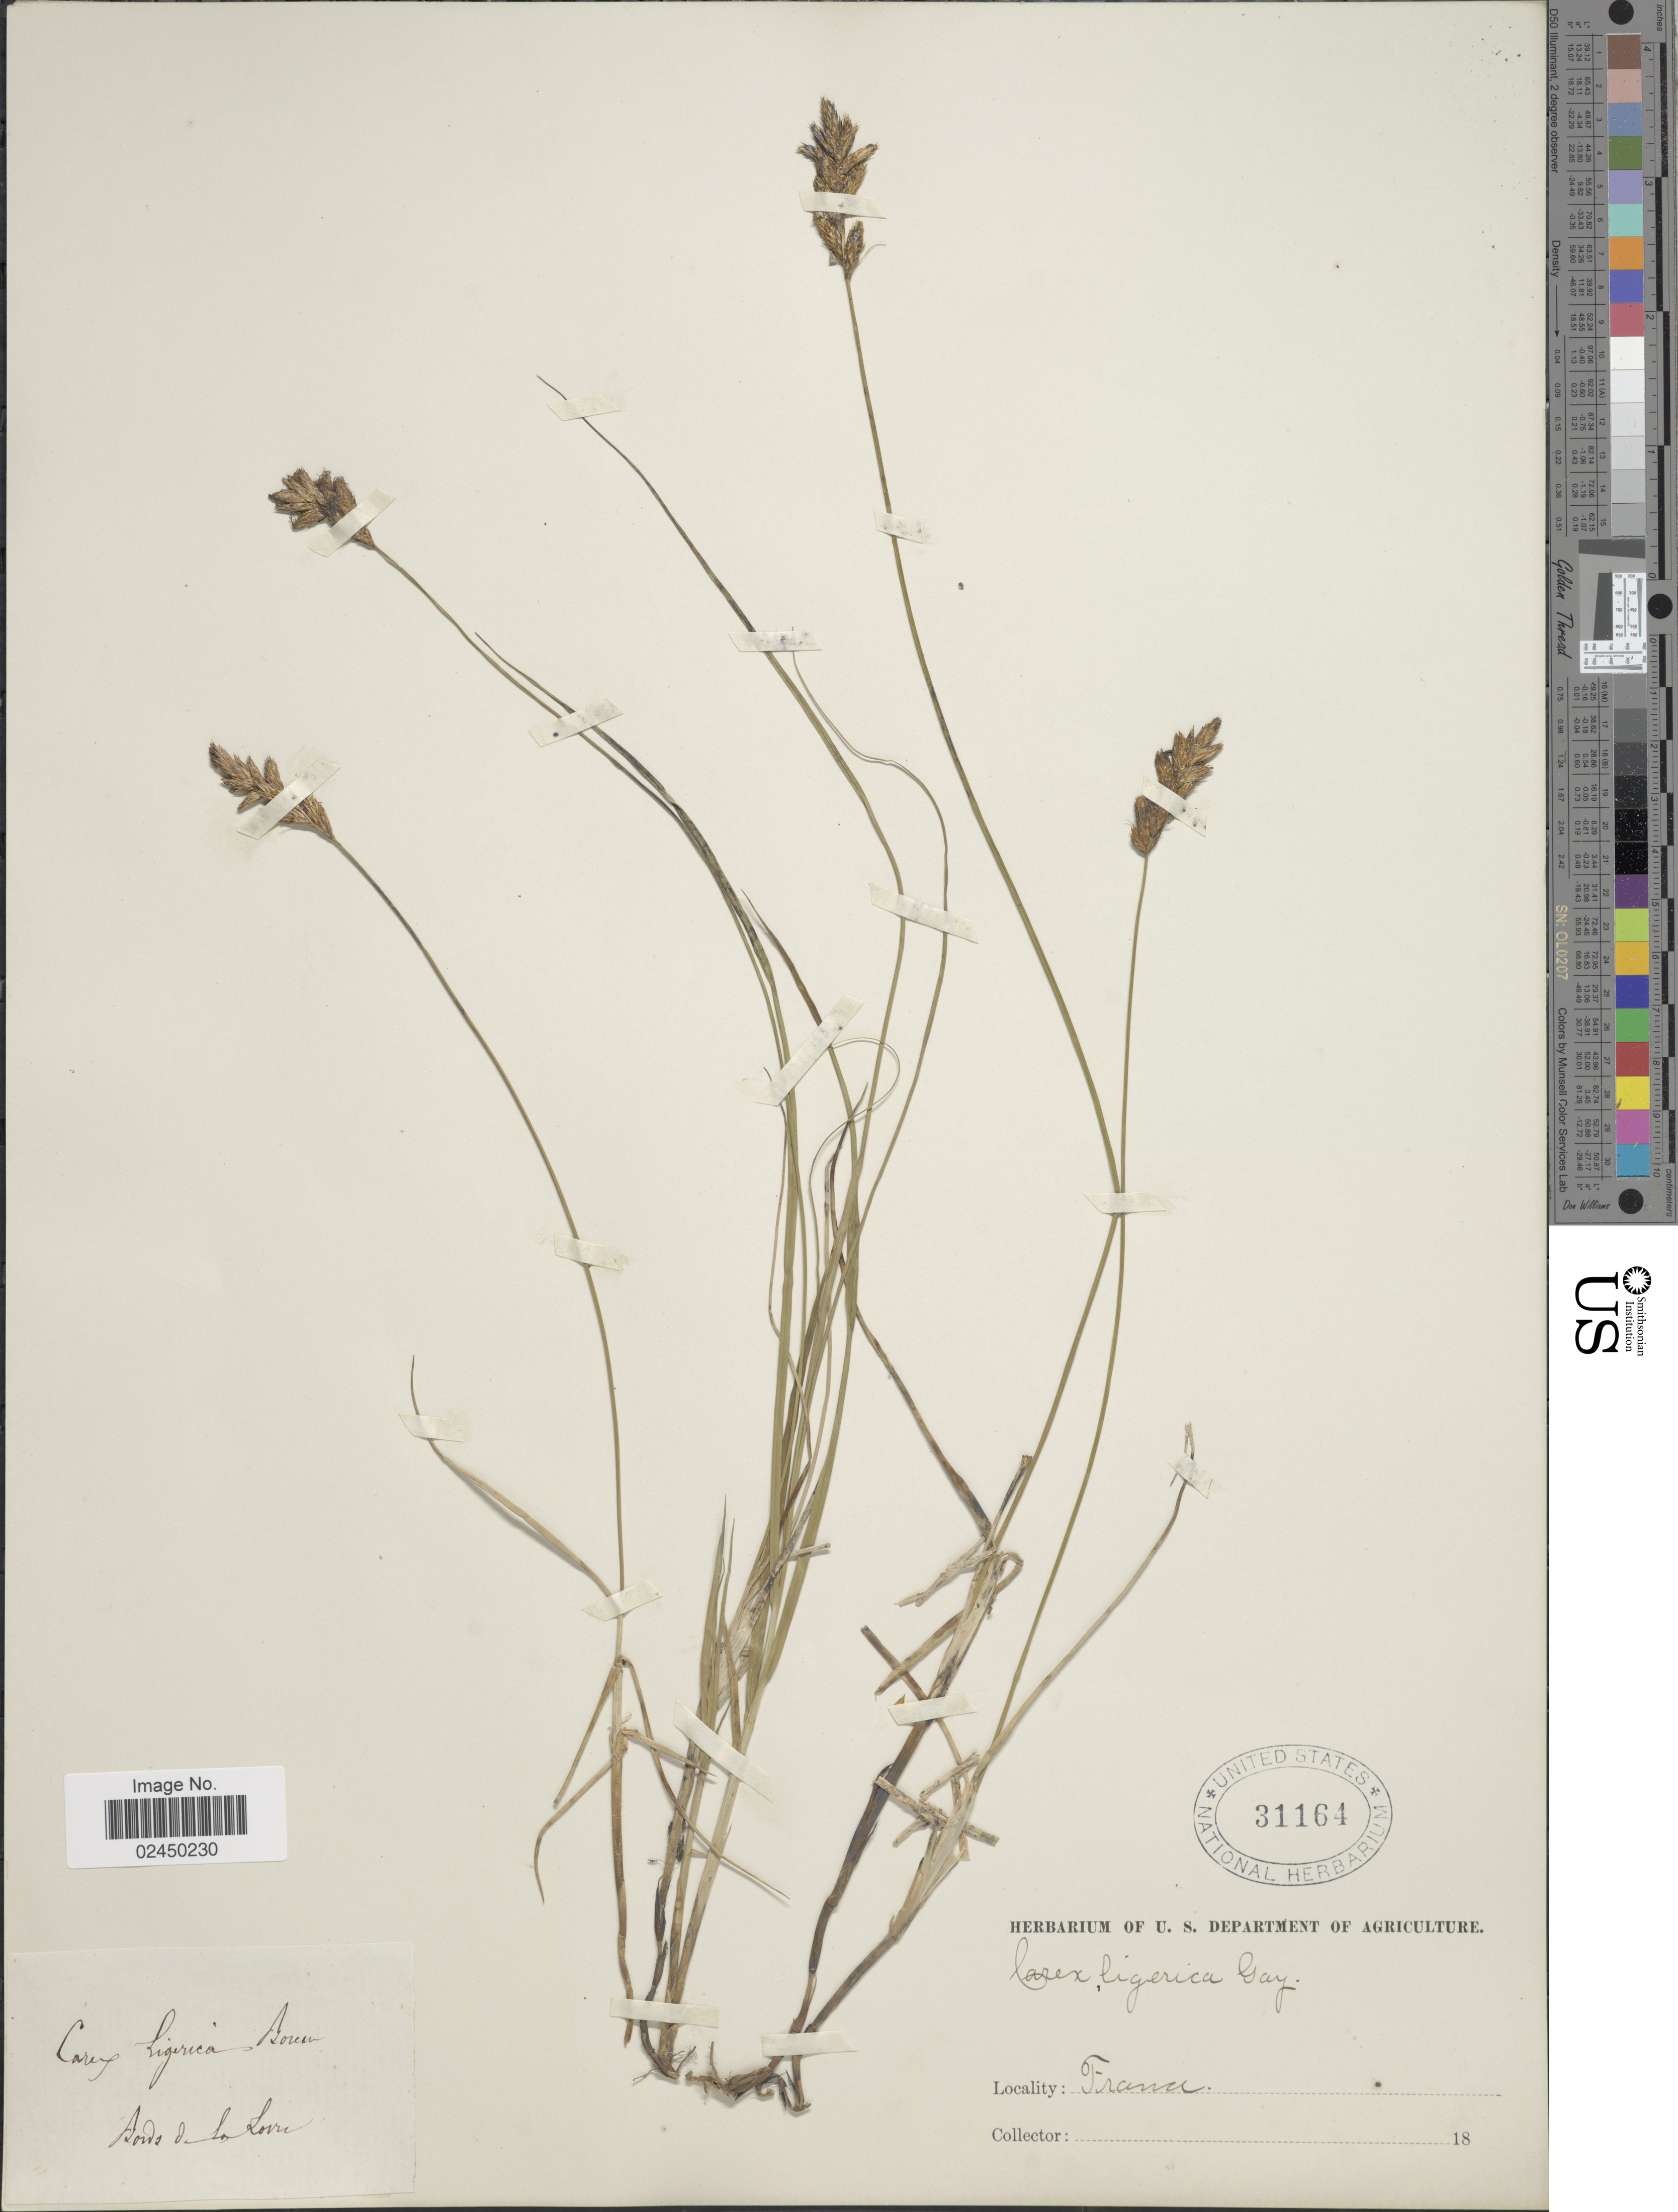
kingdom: Plantae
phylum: Tracheophyta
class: Liliopsida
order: Poales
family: Cyperaceae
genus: Carex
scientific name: Carex colchica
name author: J. Gay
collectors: ex herb. U. S. Department of Agriculture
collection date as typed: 18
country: France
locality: Bords de la Loire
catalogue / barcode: US 31164